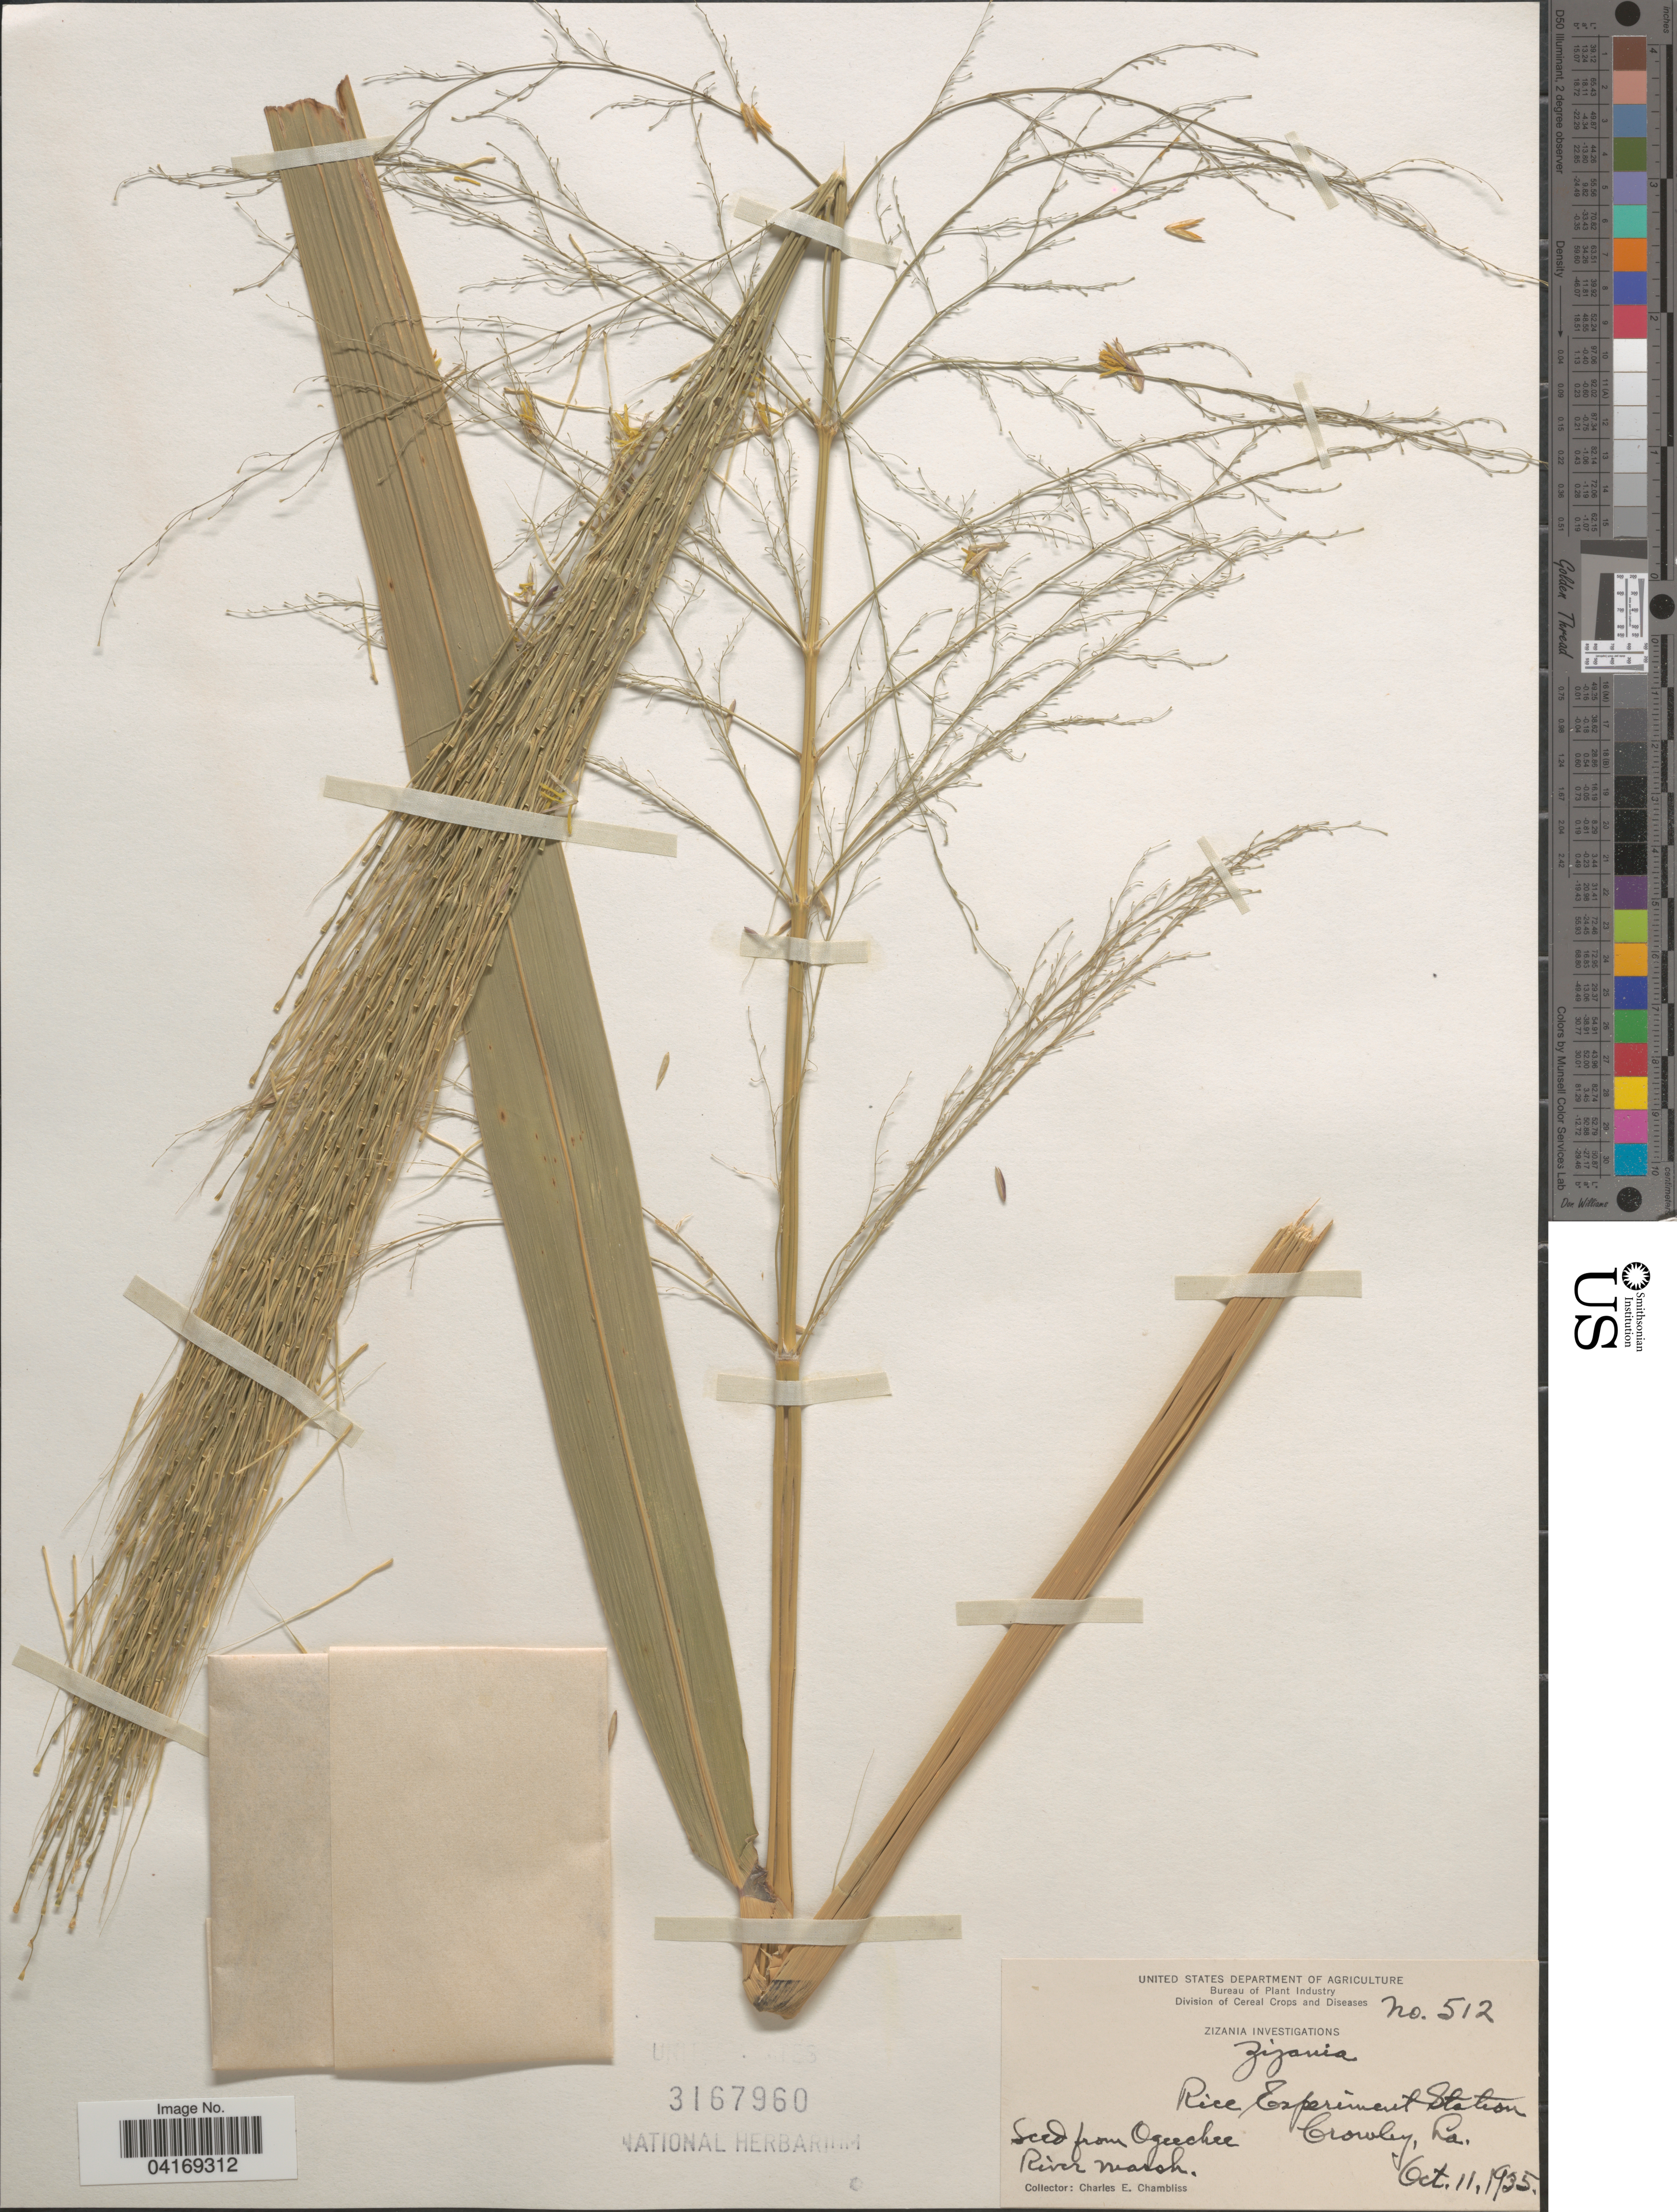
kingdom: Plantae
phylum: Tracheophyta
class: Liliopsida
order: Poales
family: Poaceae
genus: Zizania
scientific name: Zizania sp.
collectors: C. Chambliss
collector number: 512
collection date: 1935-10-11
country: United States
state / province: Louisiana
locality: Rice Experiment Station Crowley.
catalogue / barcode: US 3167960